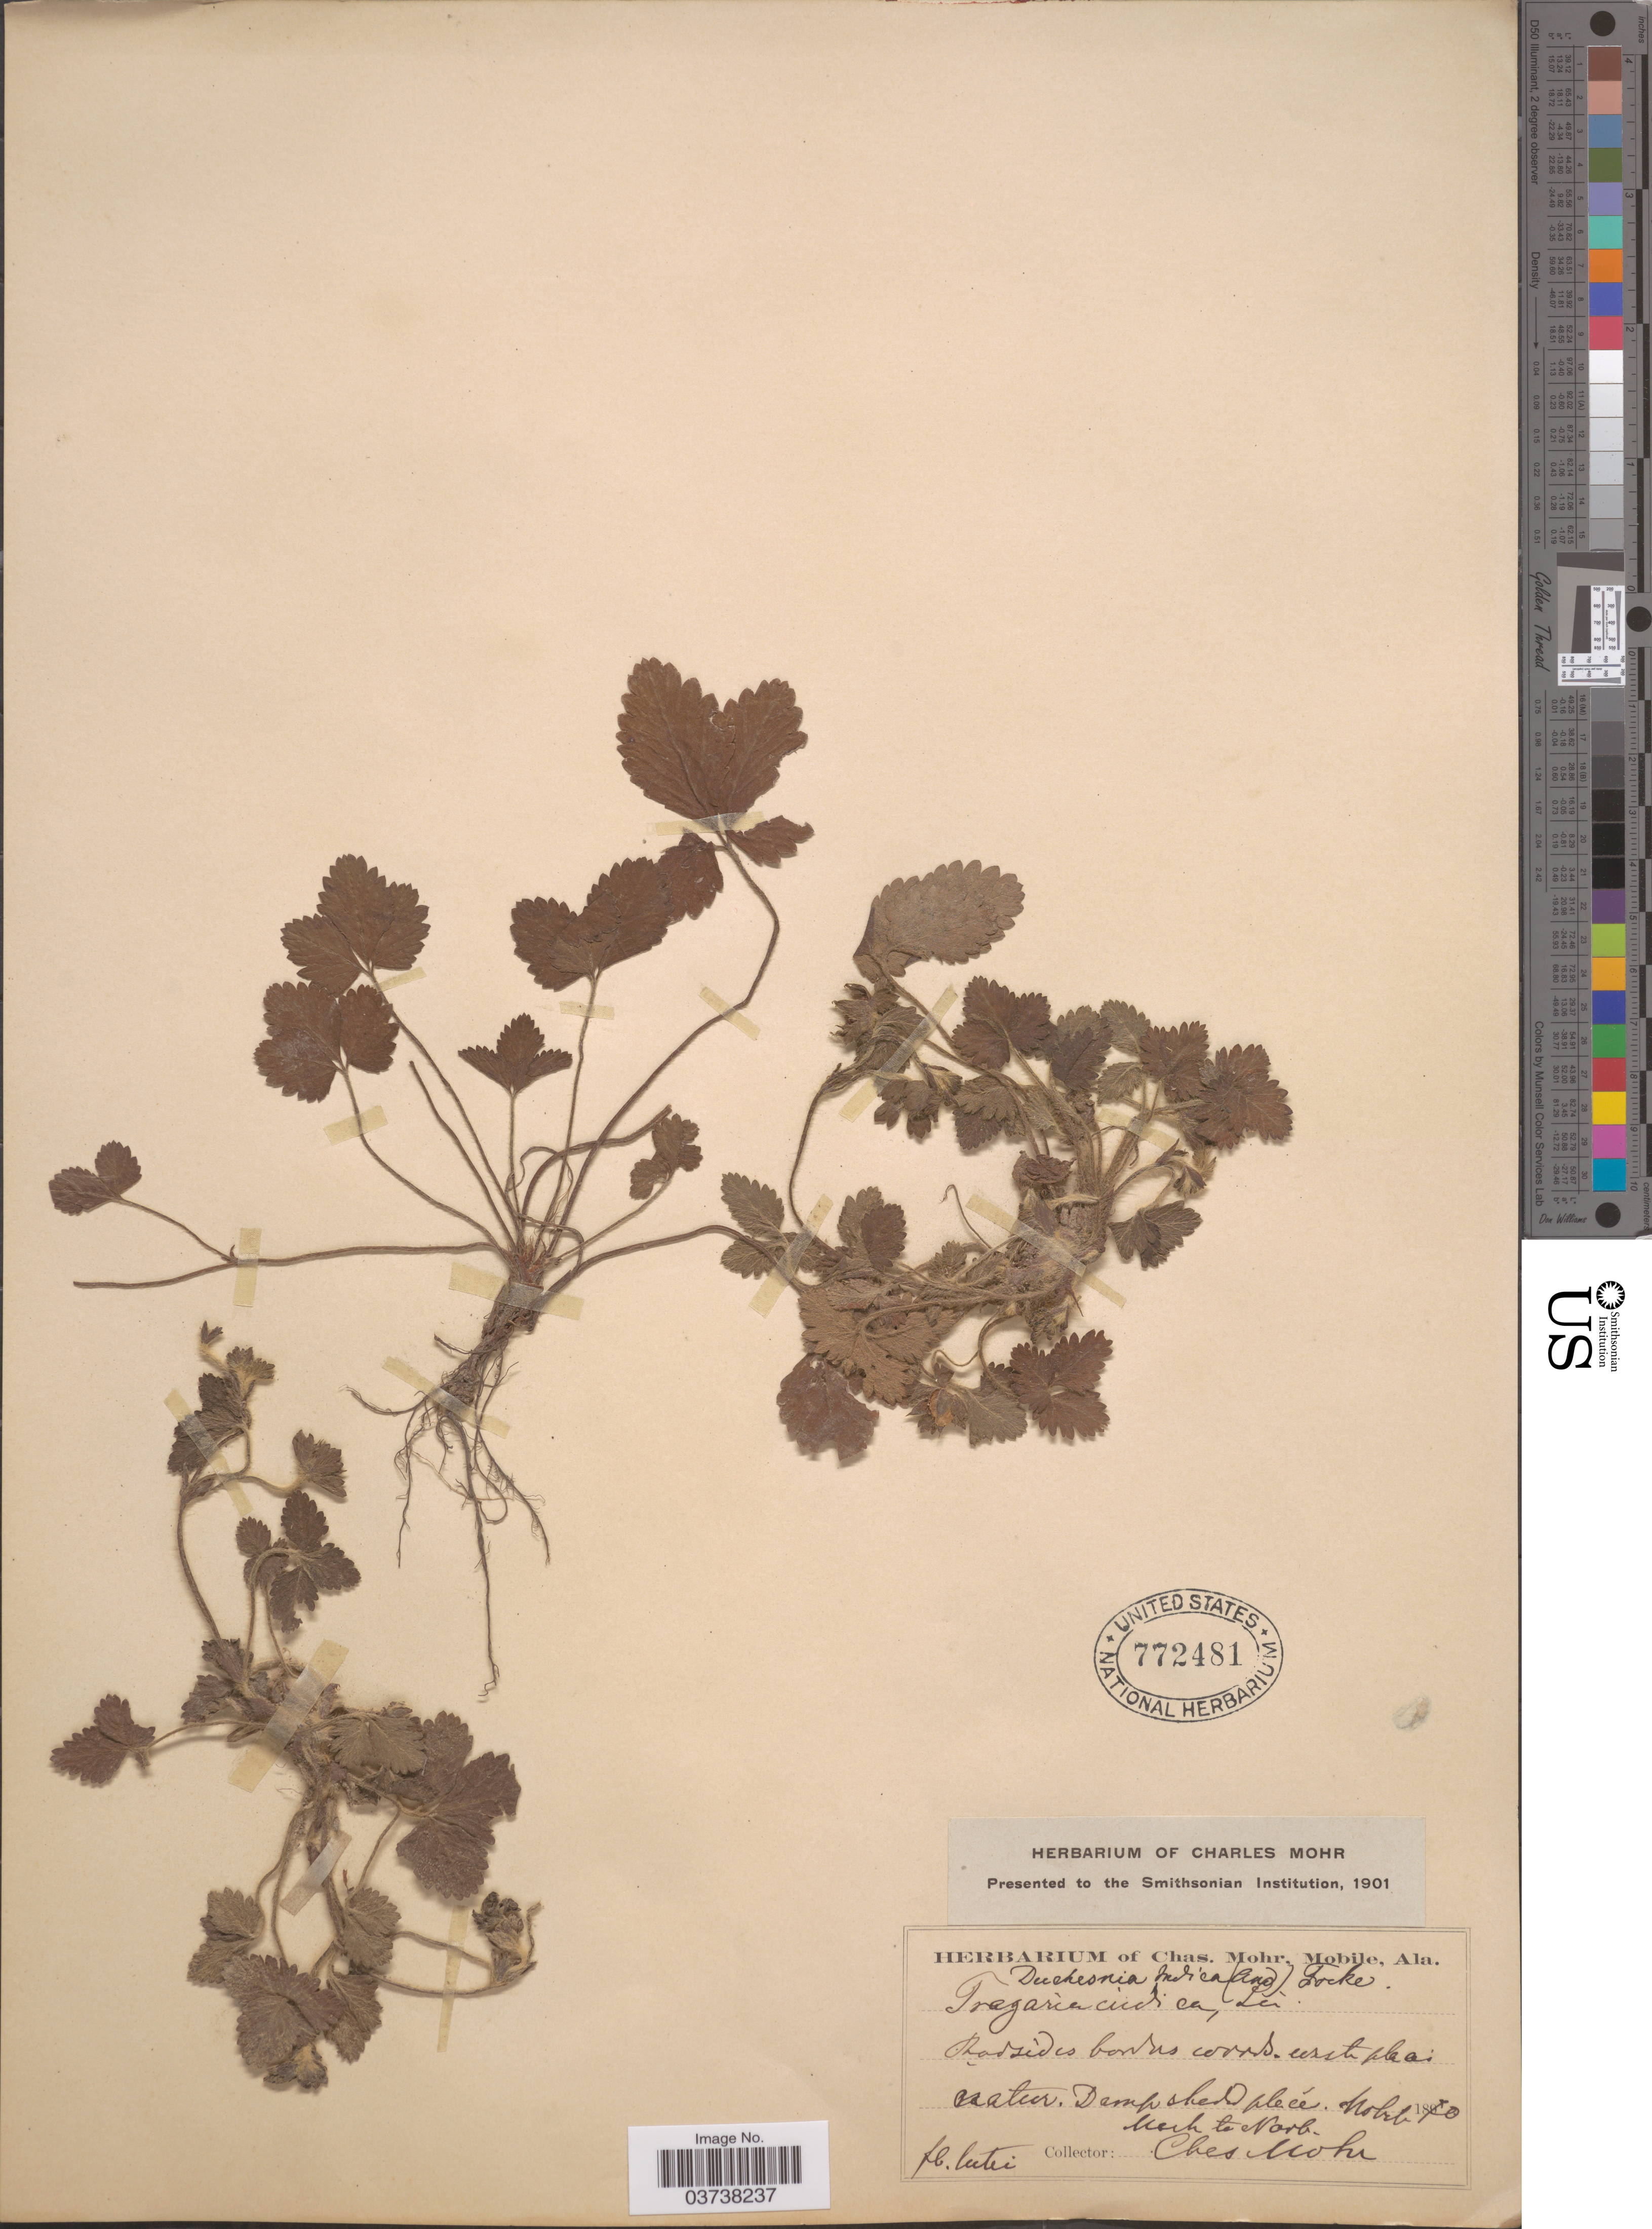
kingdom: Plantae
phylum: Tracheophyta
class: Magnoliopsida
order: Rosales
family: Rosaceae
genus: Potentilla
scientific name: Potentilla indica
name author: (Andrews) Th. Wolf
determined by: Strong, Mark T., (BOT), Smithsonian Institution - National Museum of Natural History (UNITED STATES)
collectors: Mohr, C. T. (herbarium)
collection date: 1870-03/1870-11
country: United States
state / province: Alabama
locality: Damp shaded place. Mobile.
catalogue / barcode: US 772481